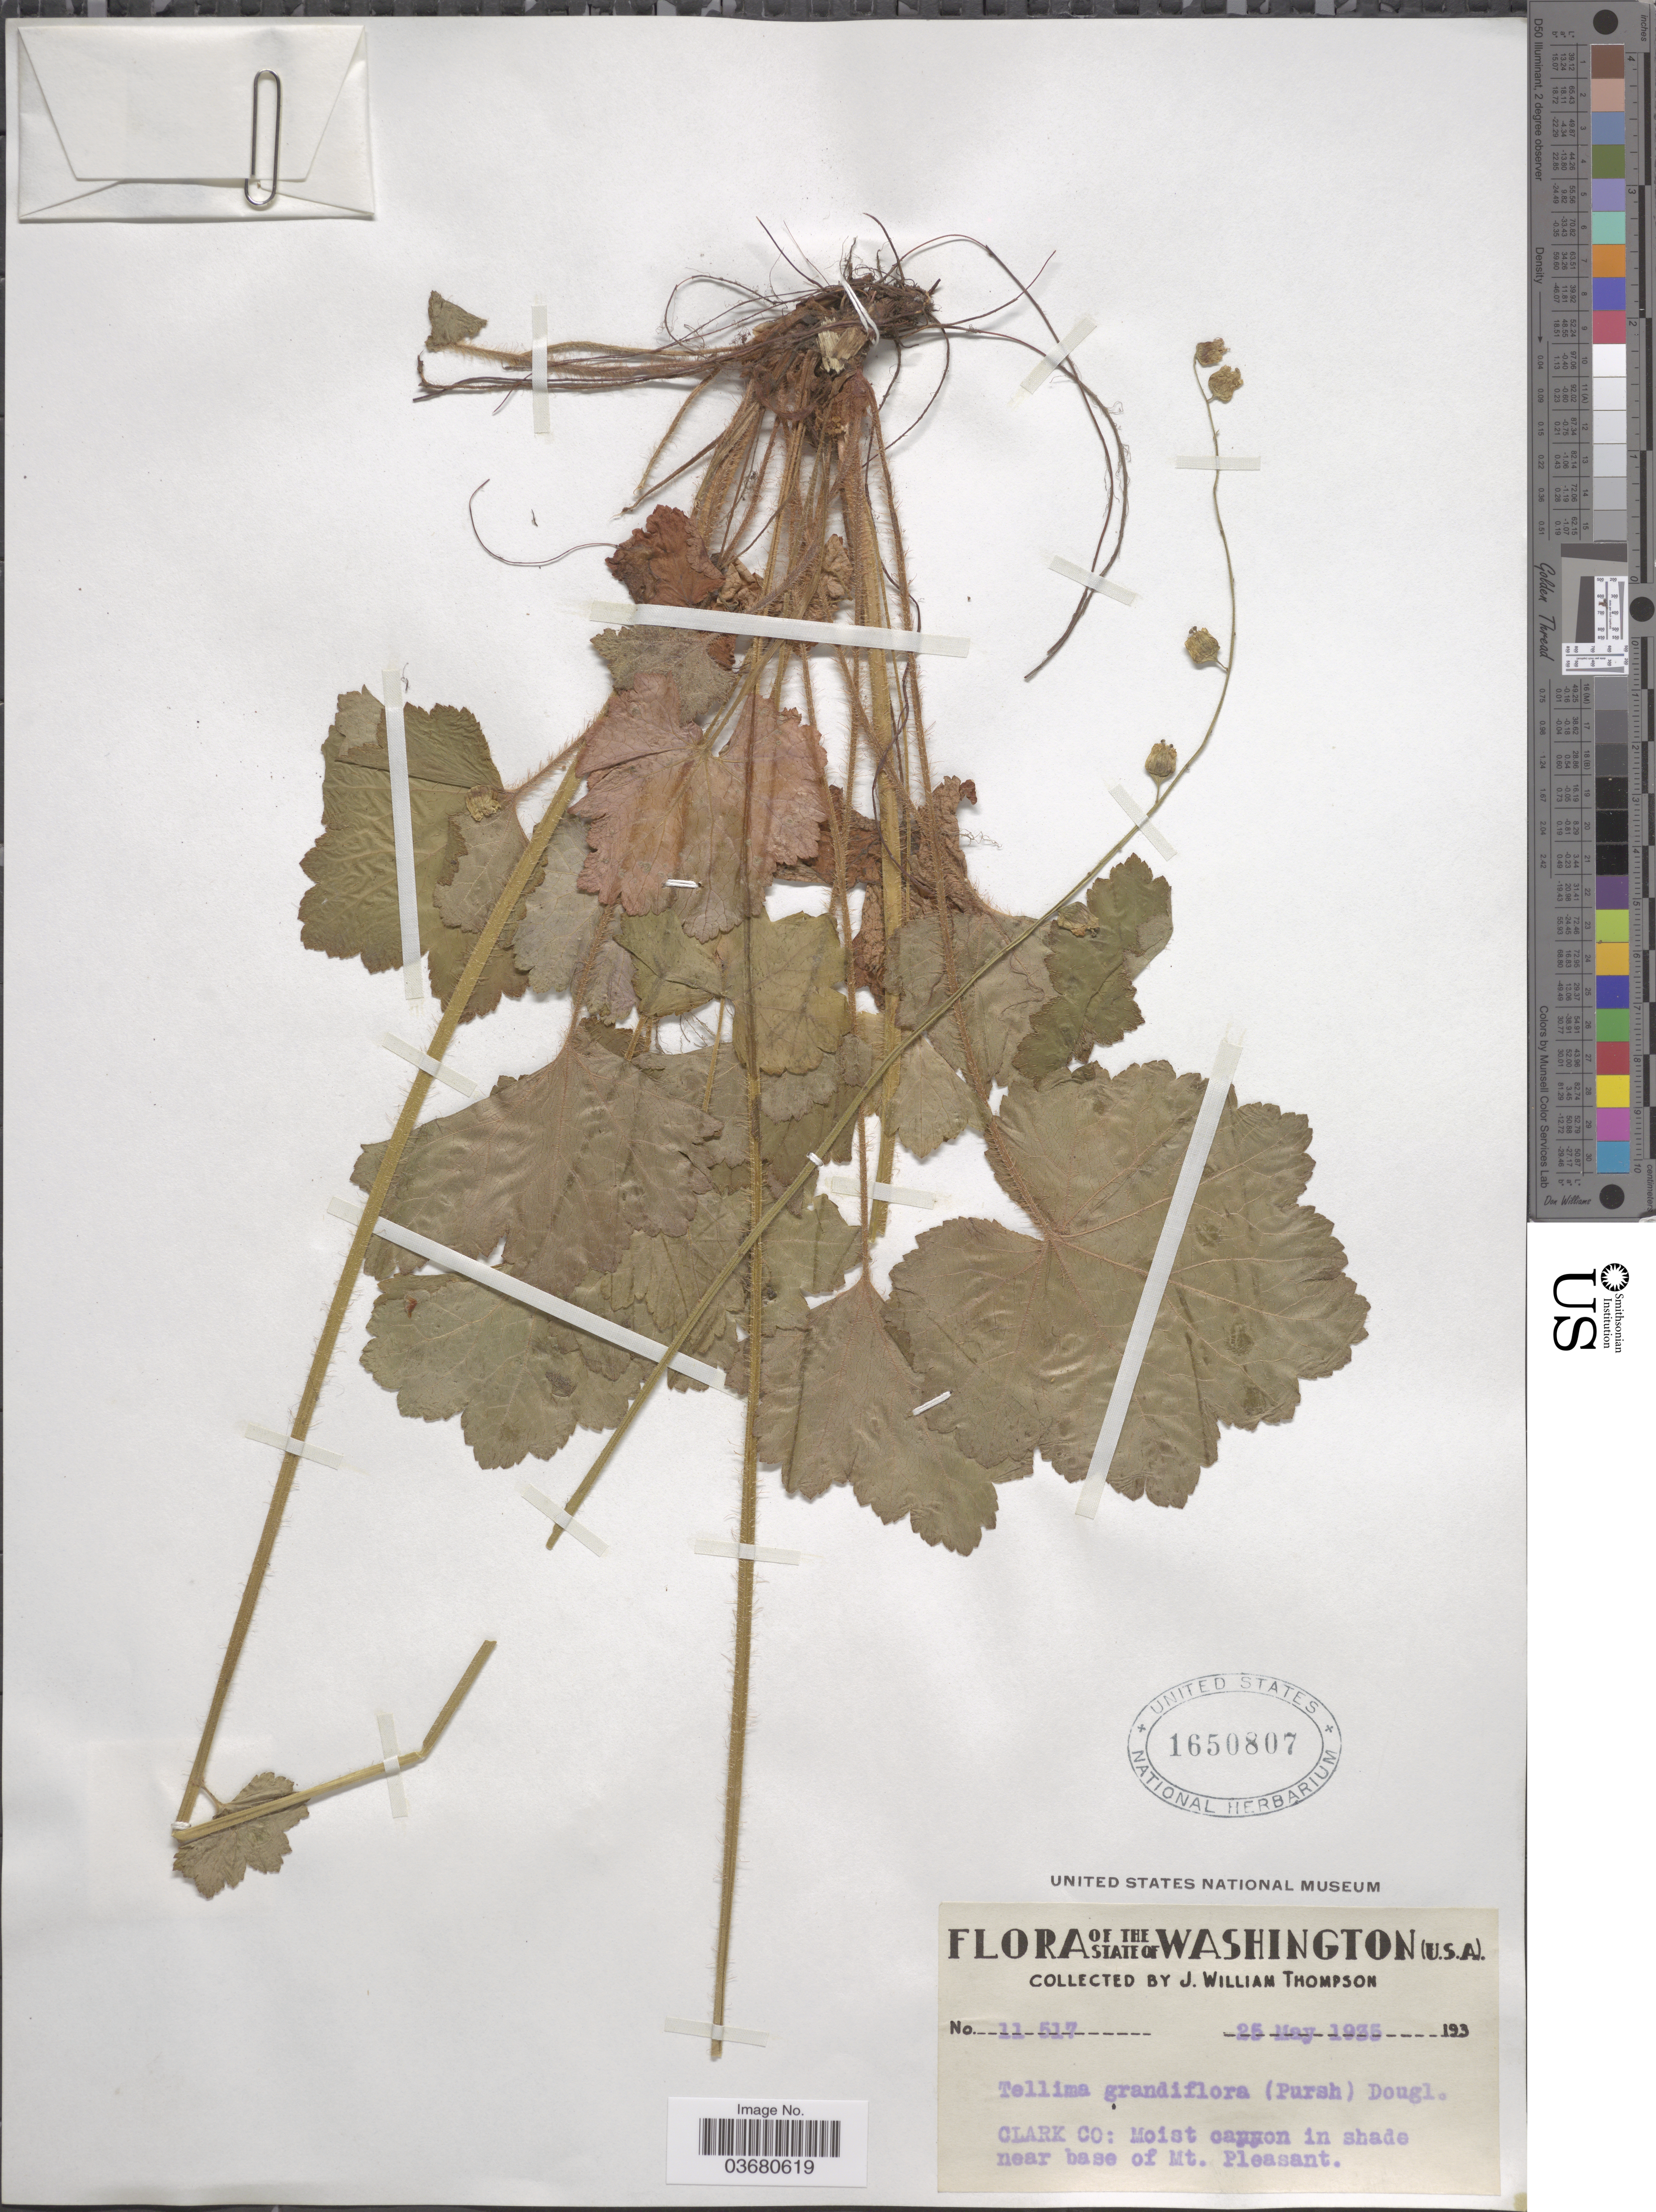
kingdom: Plantae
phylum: Tracheophyta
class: Magnoliopsida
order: Saxifragales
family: Saxifragaceae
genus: Tellima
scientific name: Tellima grandiflora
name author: (Pursh) Douglas ex Lindl.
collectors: J. W. Thompson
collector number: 11517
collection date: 1935-05-25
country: United States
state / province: Washington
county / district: Clark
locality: Clark Co: Moist canyon in shade near base of Mt. Pleasant.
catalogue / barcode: US 1650807